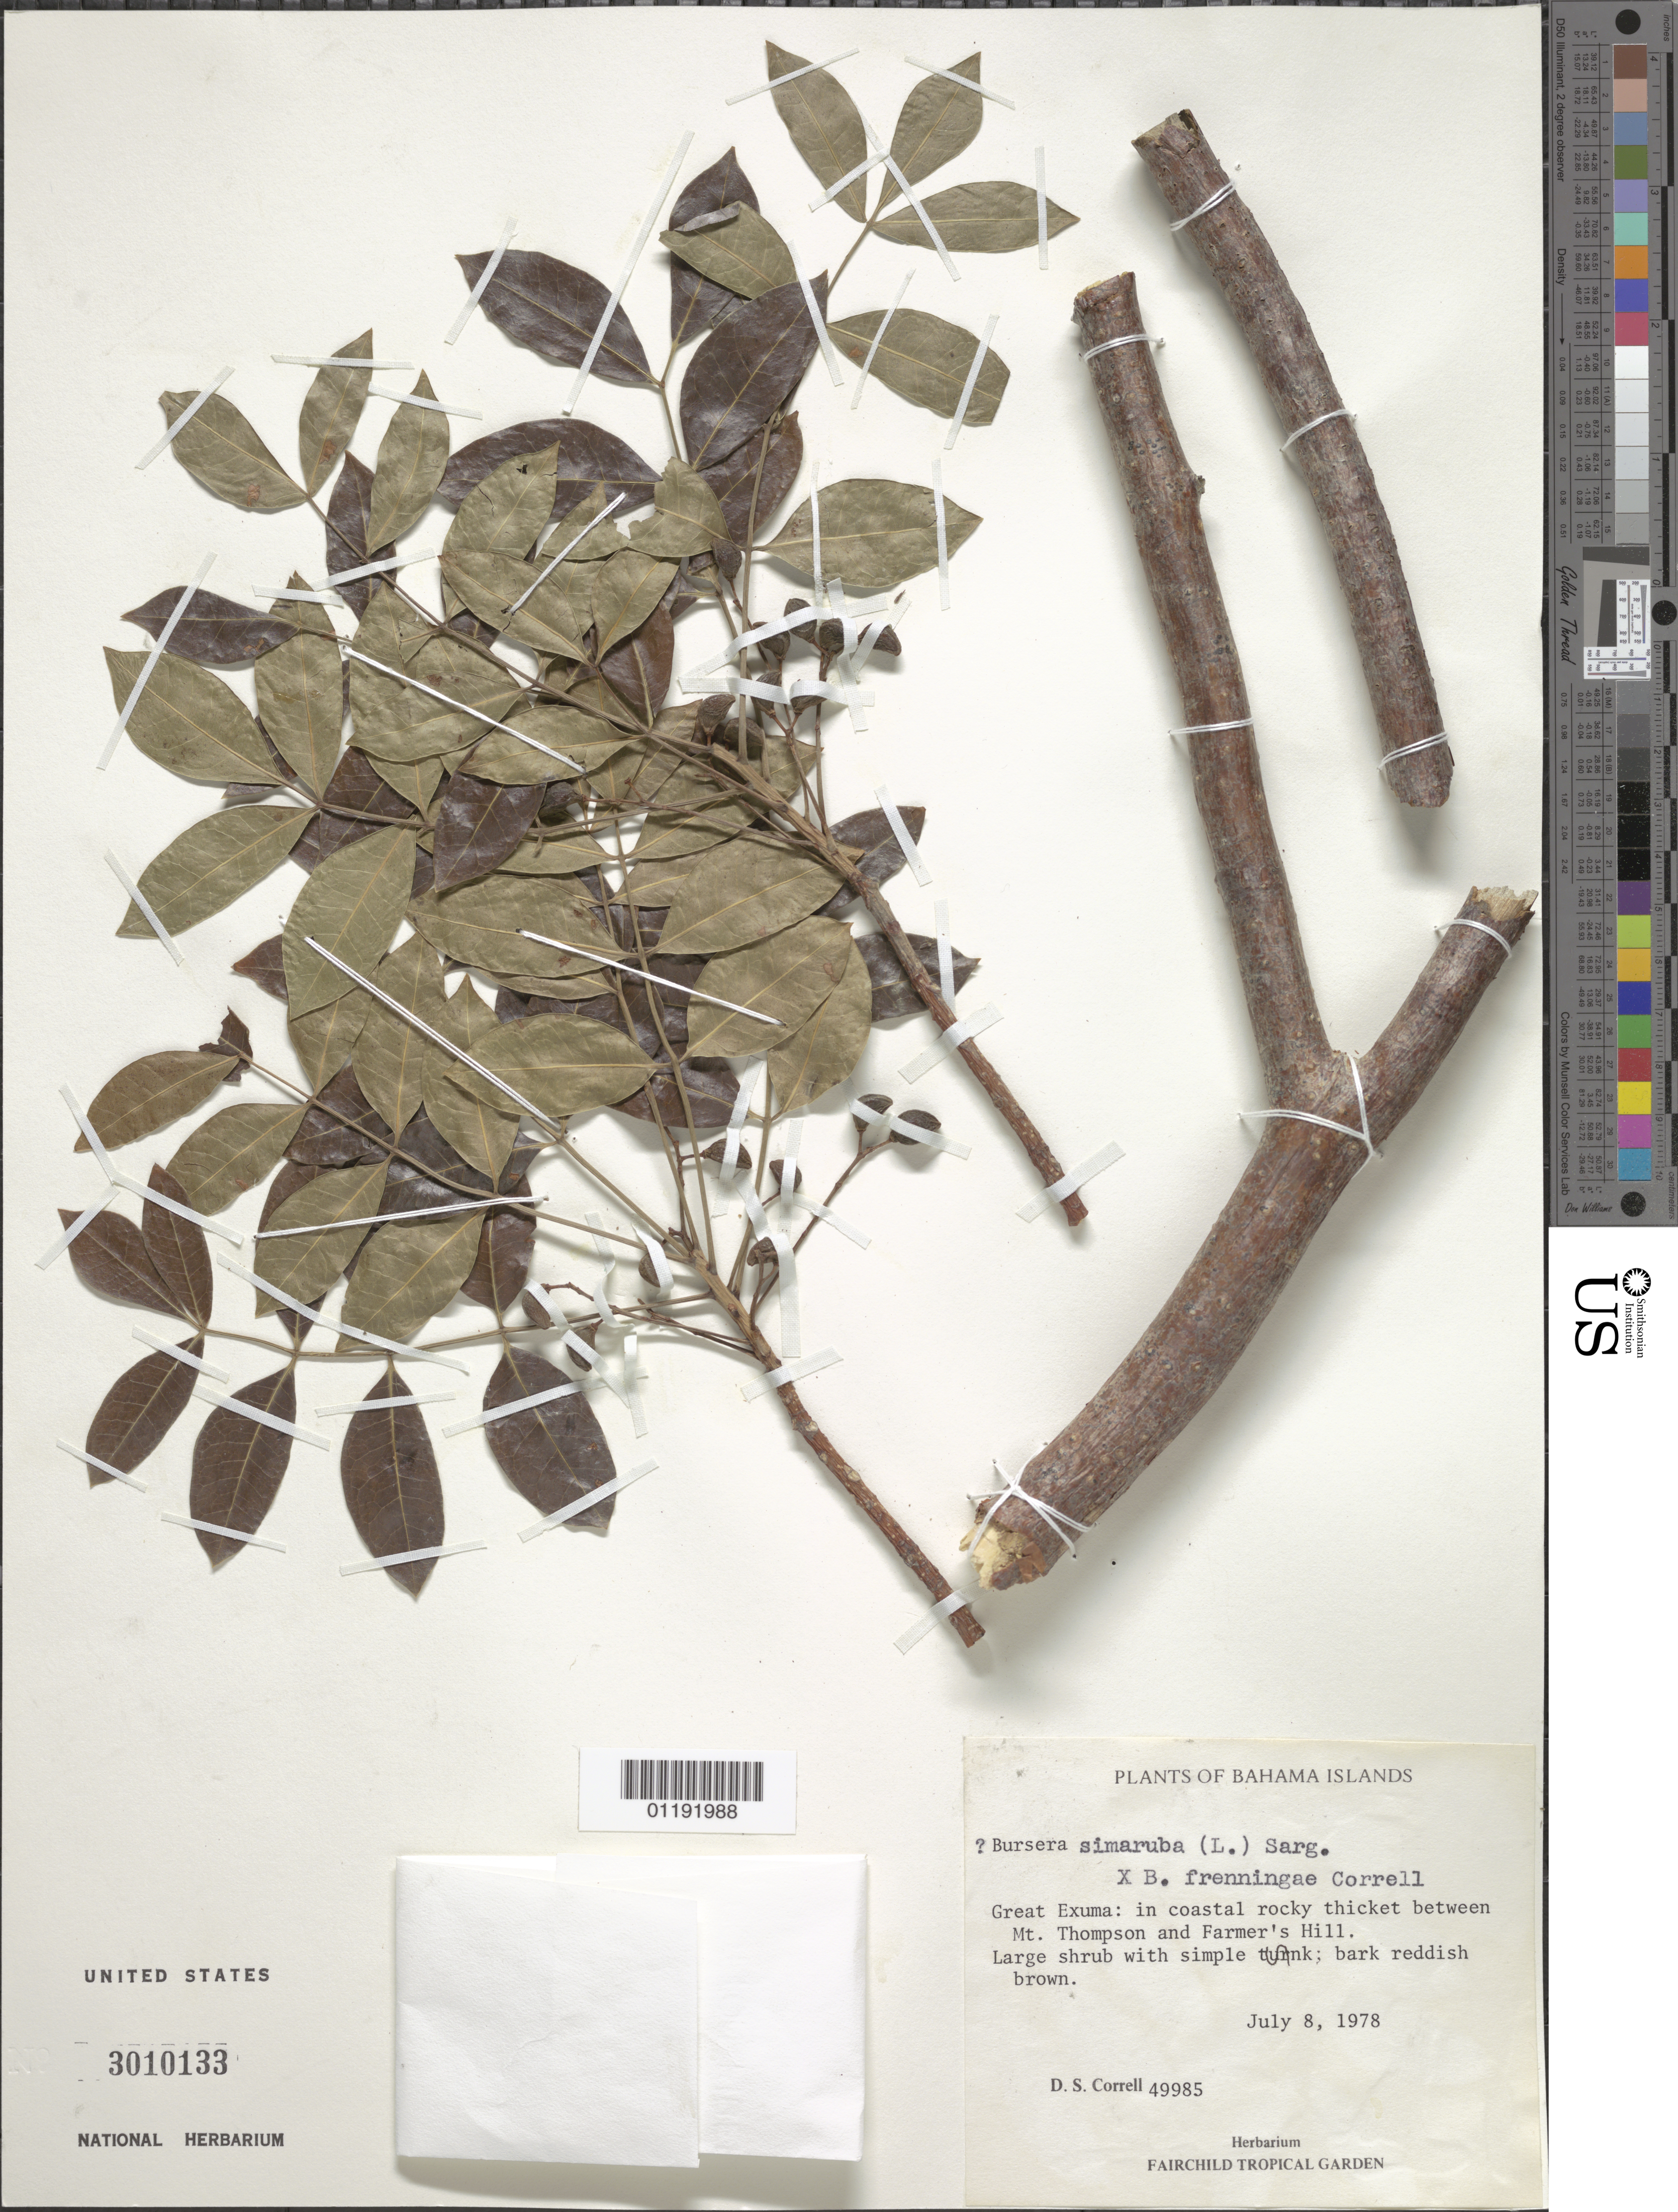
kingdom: Plantae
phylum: Tracheophyta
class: Magnoliopsida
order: Sapindales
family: Burseraceae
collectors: D. S. Correll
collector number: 49985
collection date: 1978-07-08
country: Bahamas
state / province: Great Exuma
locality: in coastal rocky thicket between Mt. Thompson and Farmer's Hill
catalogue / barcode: US 3010133